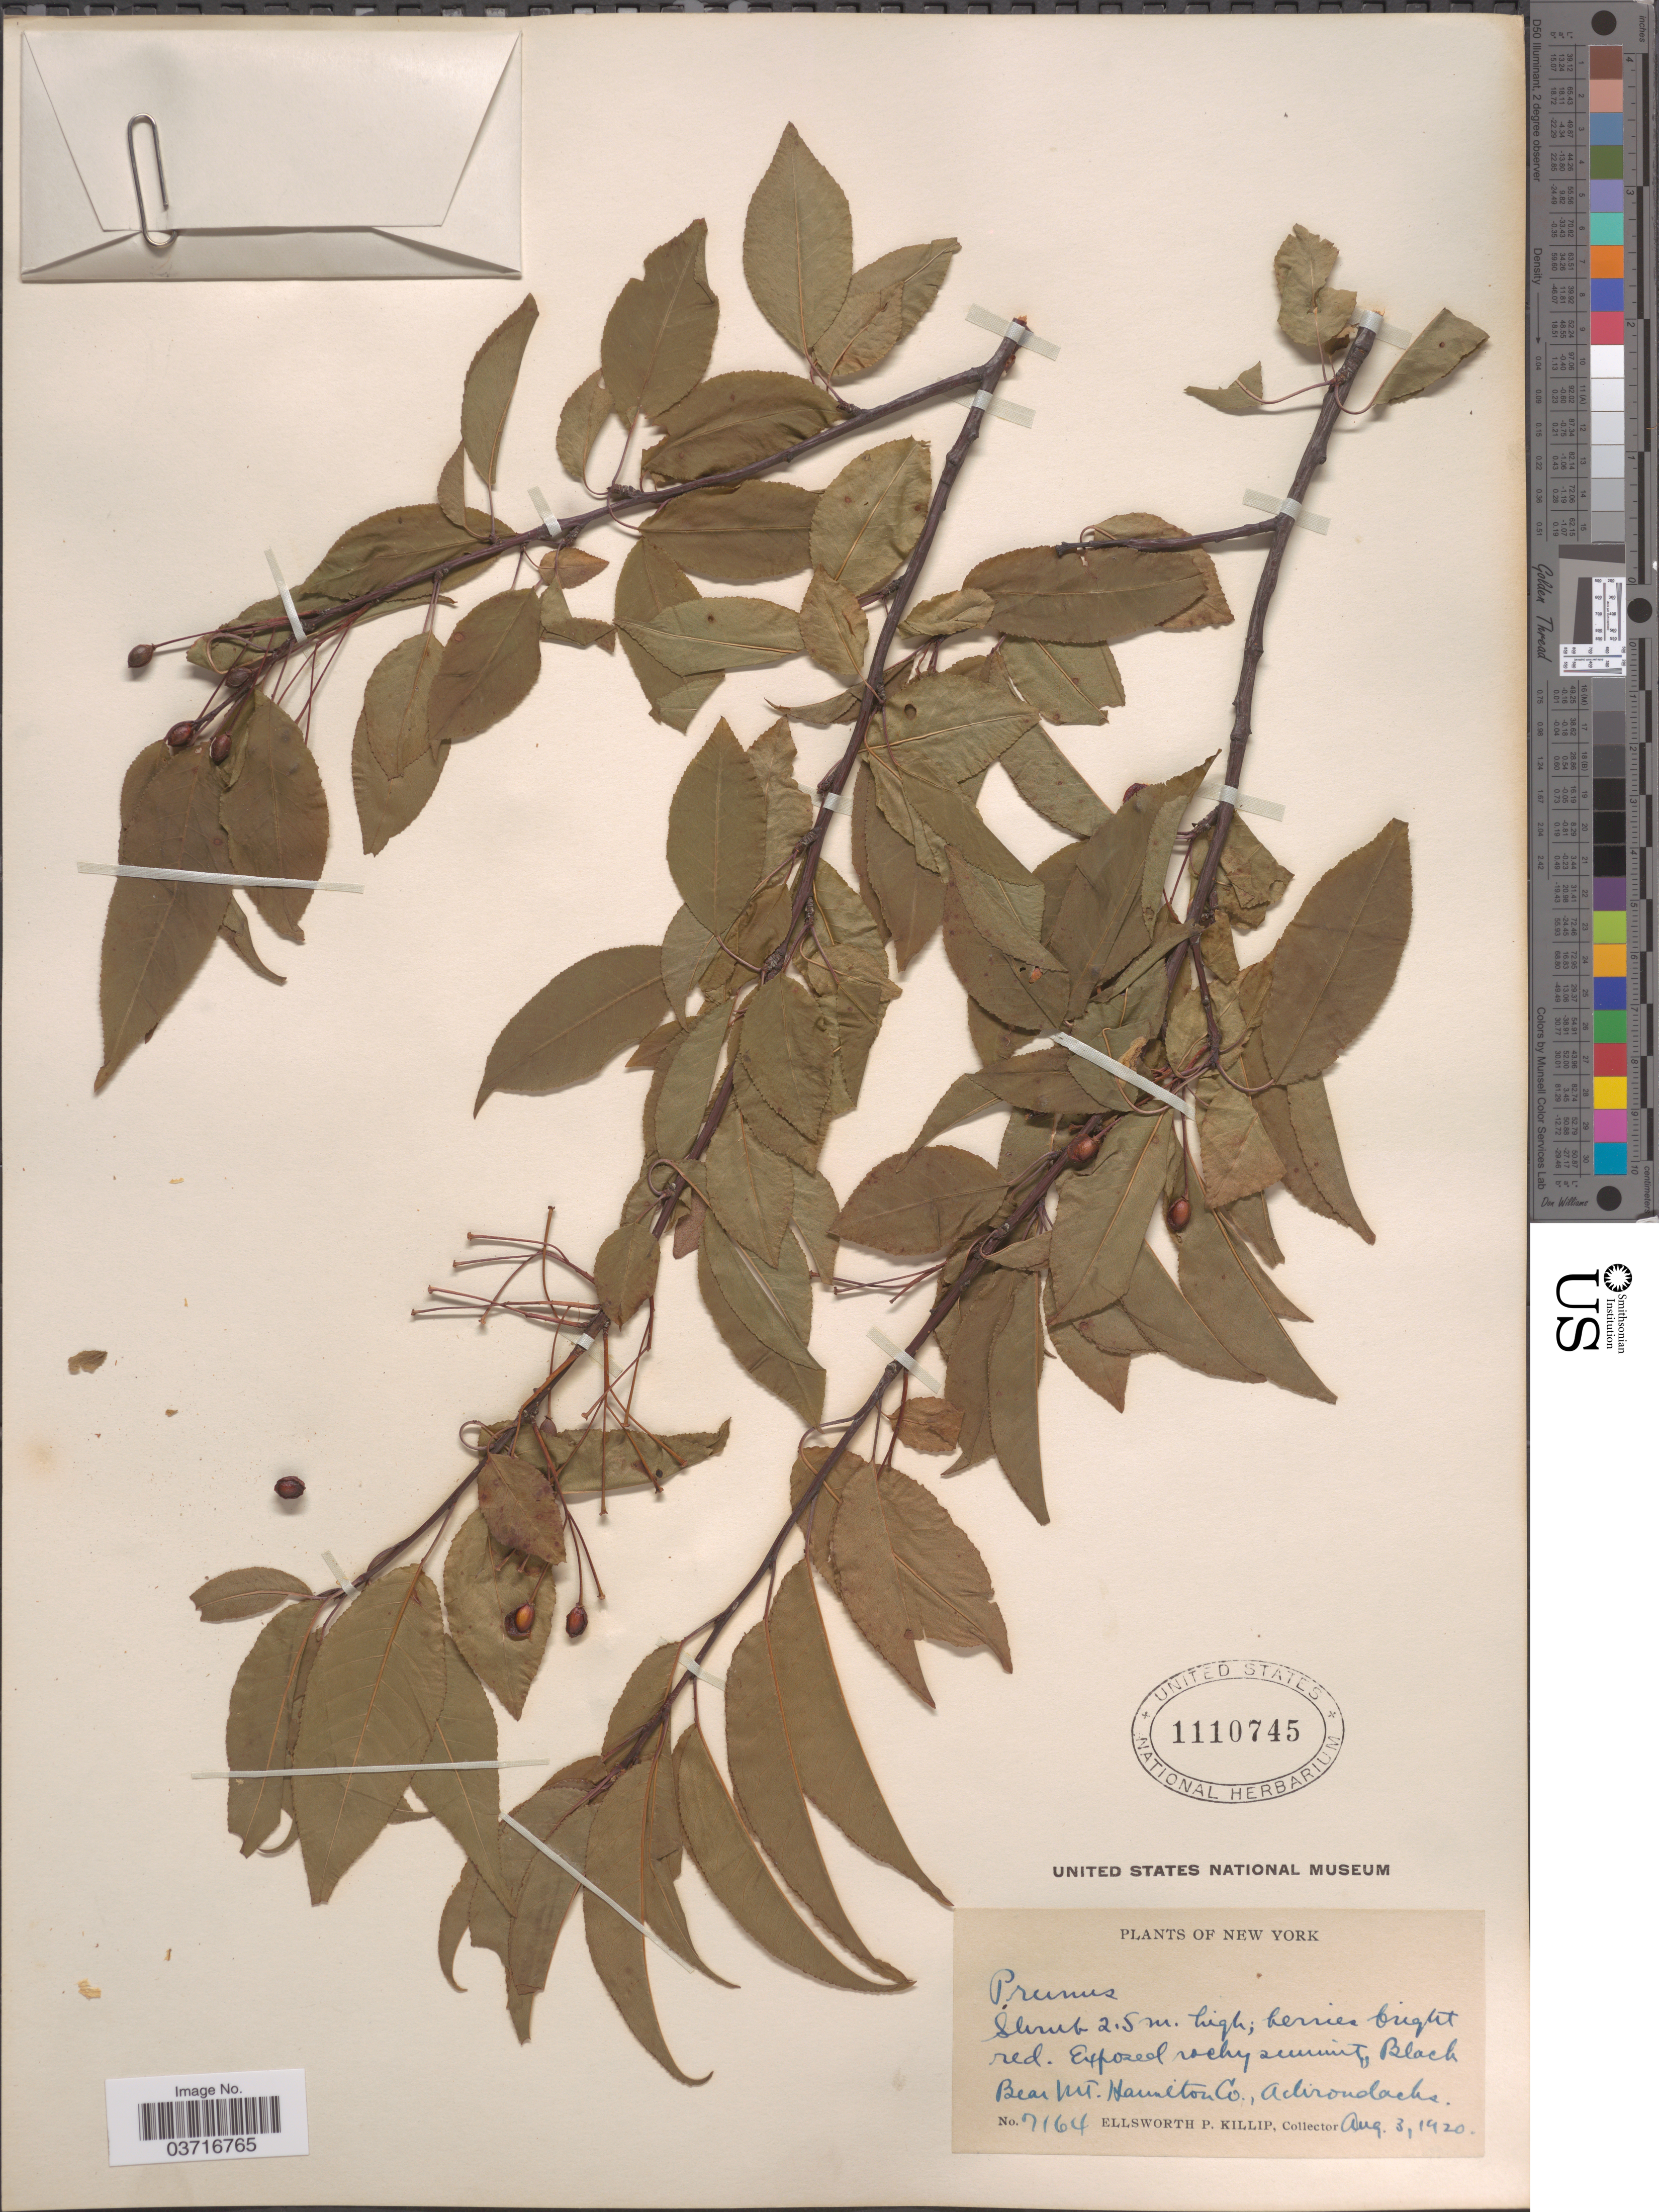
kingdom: Plantae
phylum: Tracheophyta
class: Magnoliopsida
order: Rosales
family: Rosaceae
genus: Prunus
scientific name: Prunus sp.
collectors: E. P. Killip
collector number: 7164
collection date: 1920-08-03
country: United States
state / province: New York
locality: Exposed rocky summit, Black Bear Mt. Hamilton Co.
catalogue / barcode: US 1110745